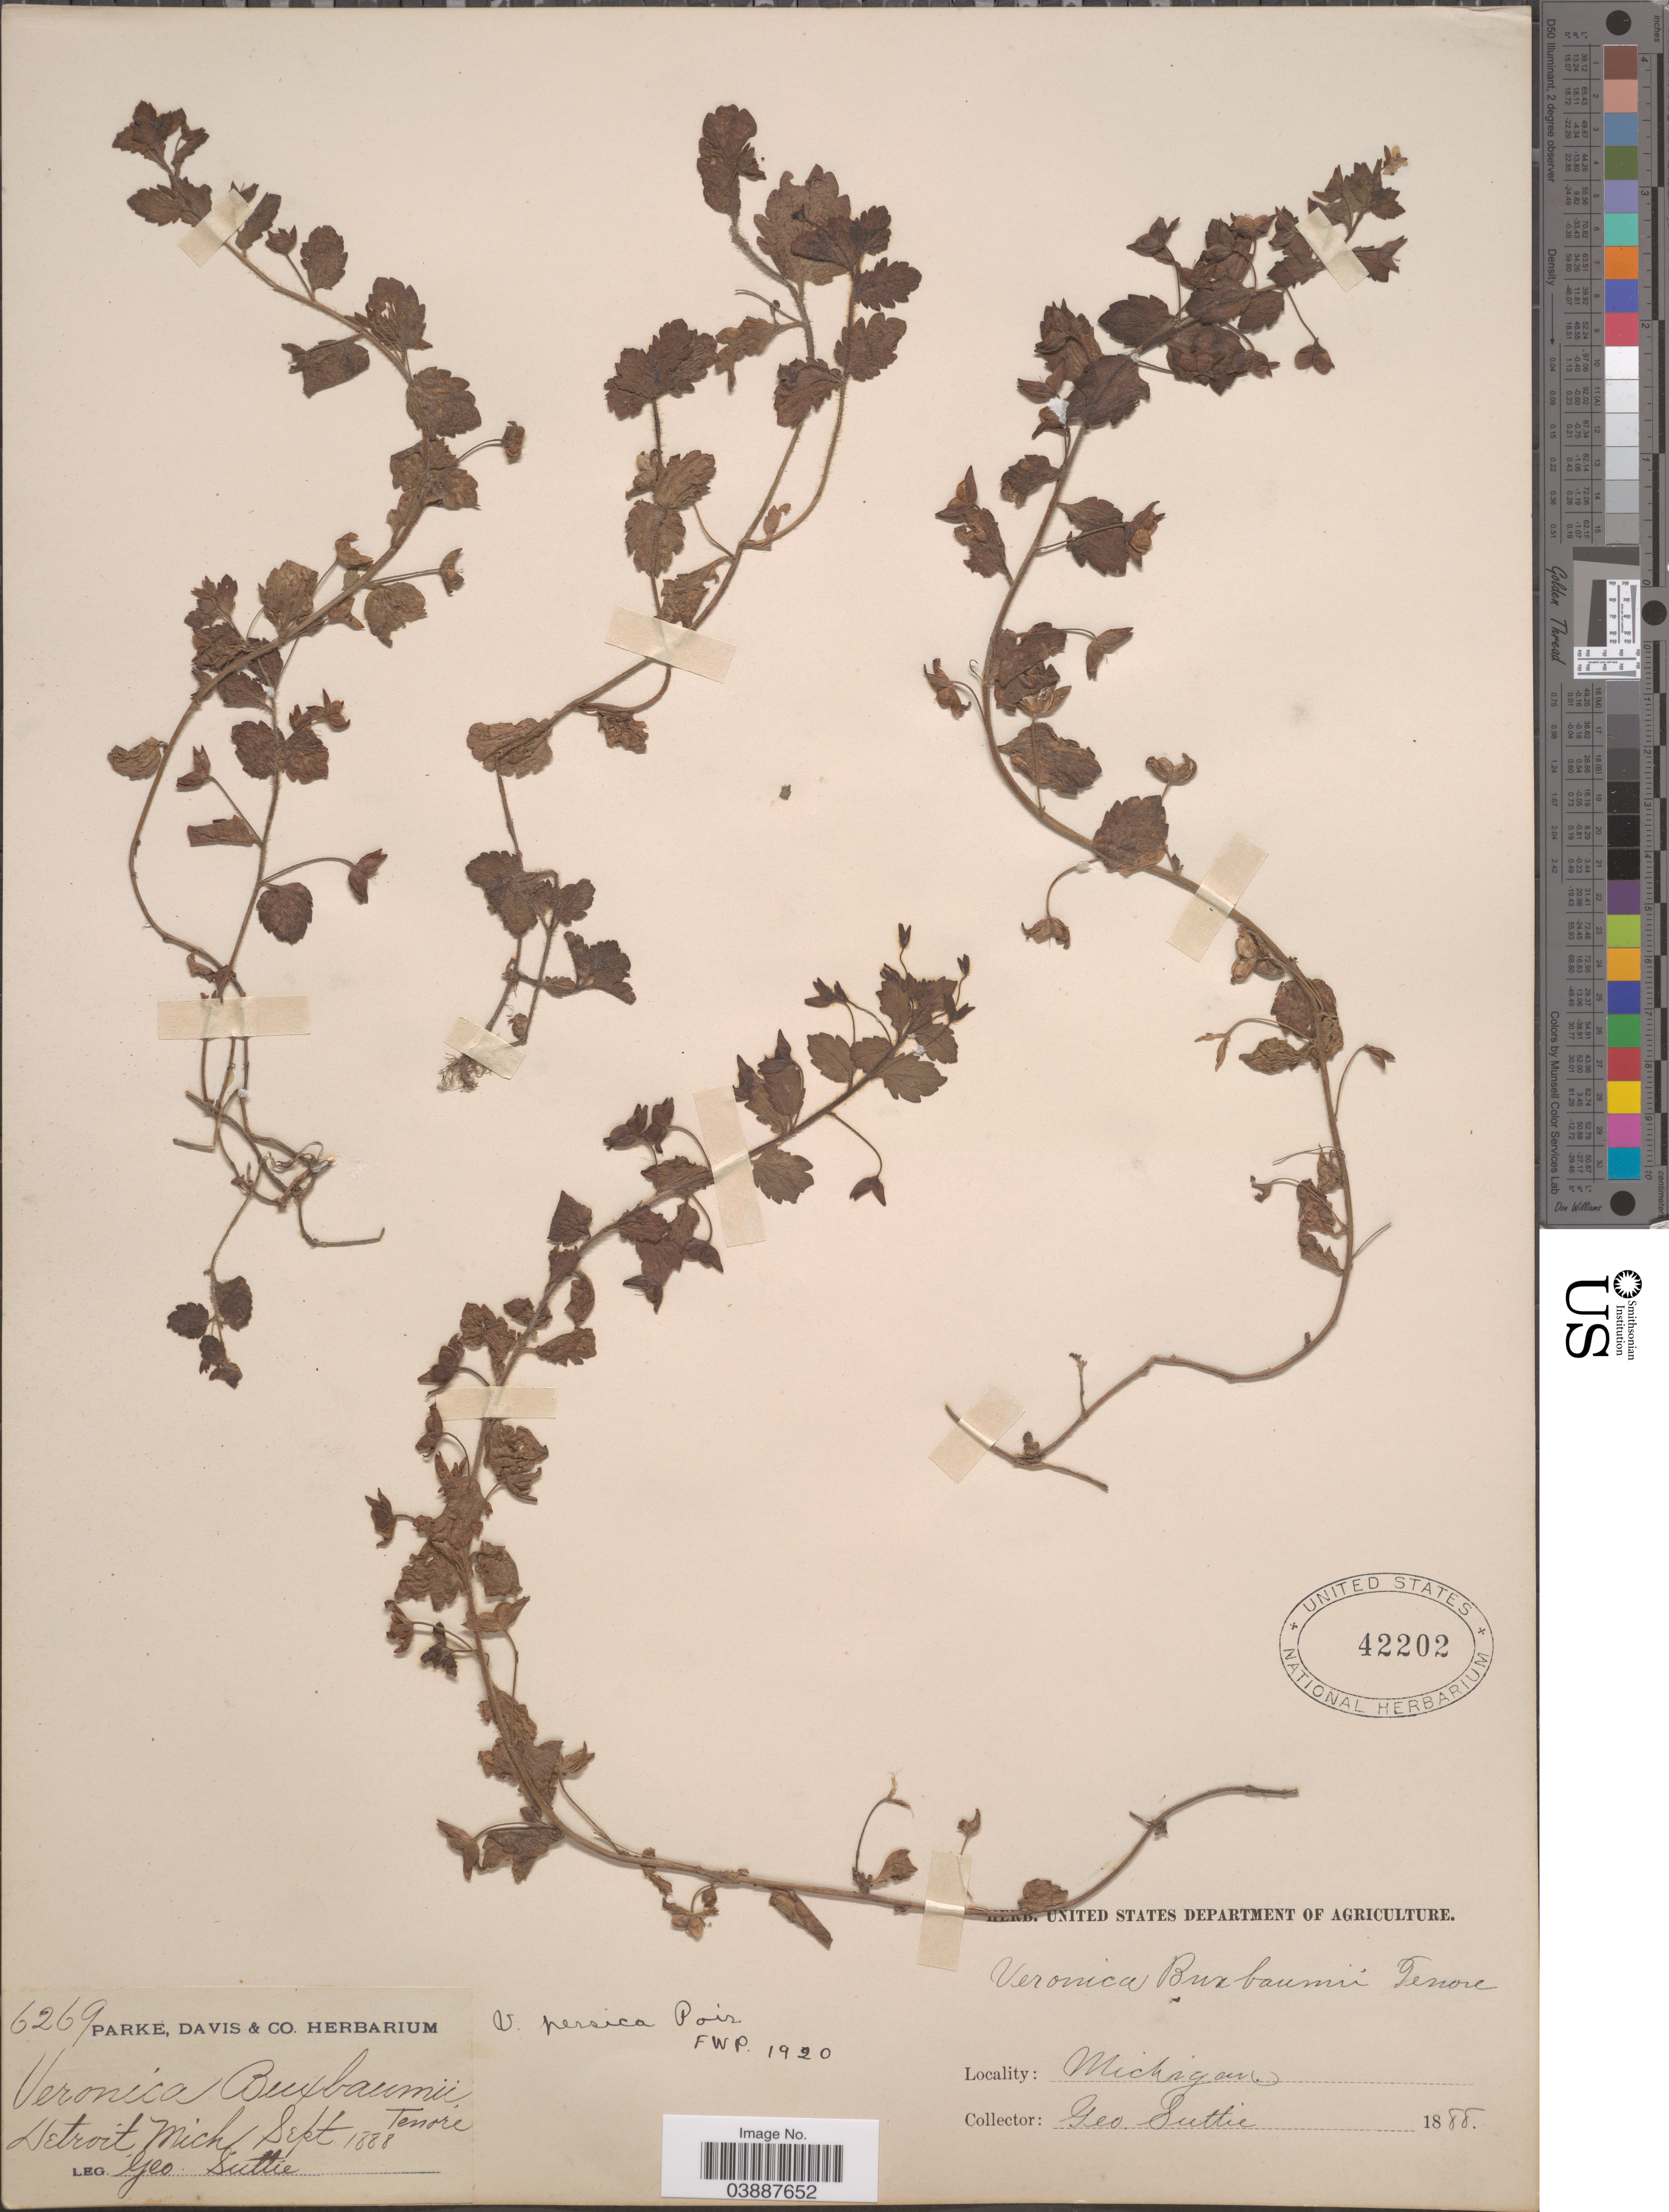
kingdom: Plantae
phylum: Tracheophyta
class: Magnoliopsida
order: Lamiales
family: Plantaginaceae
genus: Veronica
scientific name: Veronica persica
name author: Poir.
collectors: G. Suttie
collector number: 6269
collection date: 1888-09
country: United States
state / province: Michigan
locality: Detroit.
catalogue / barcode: US 42202